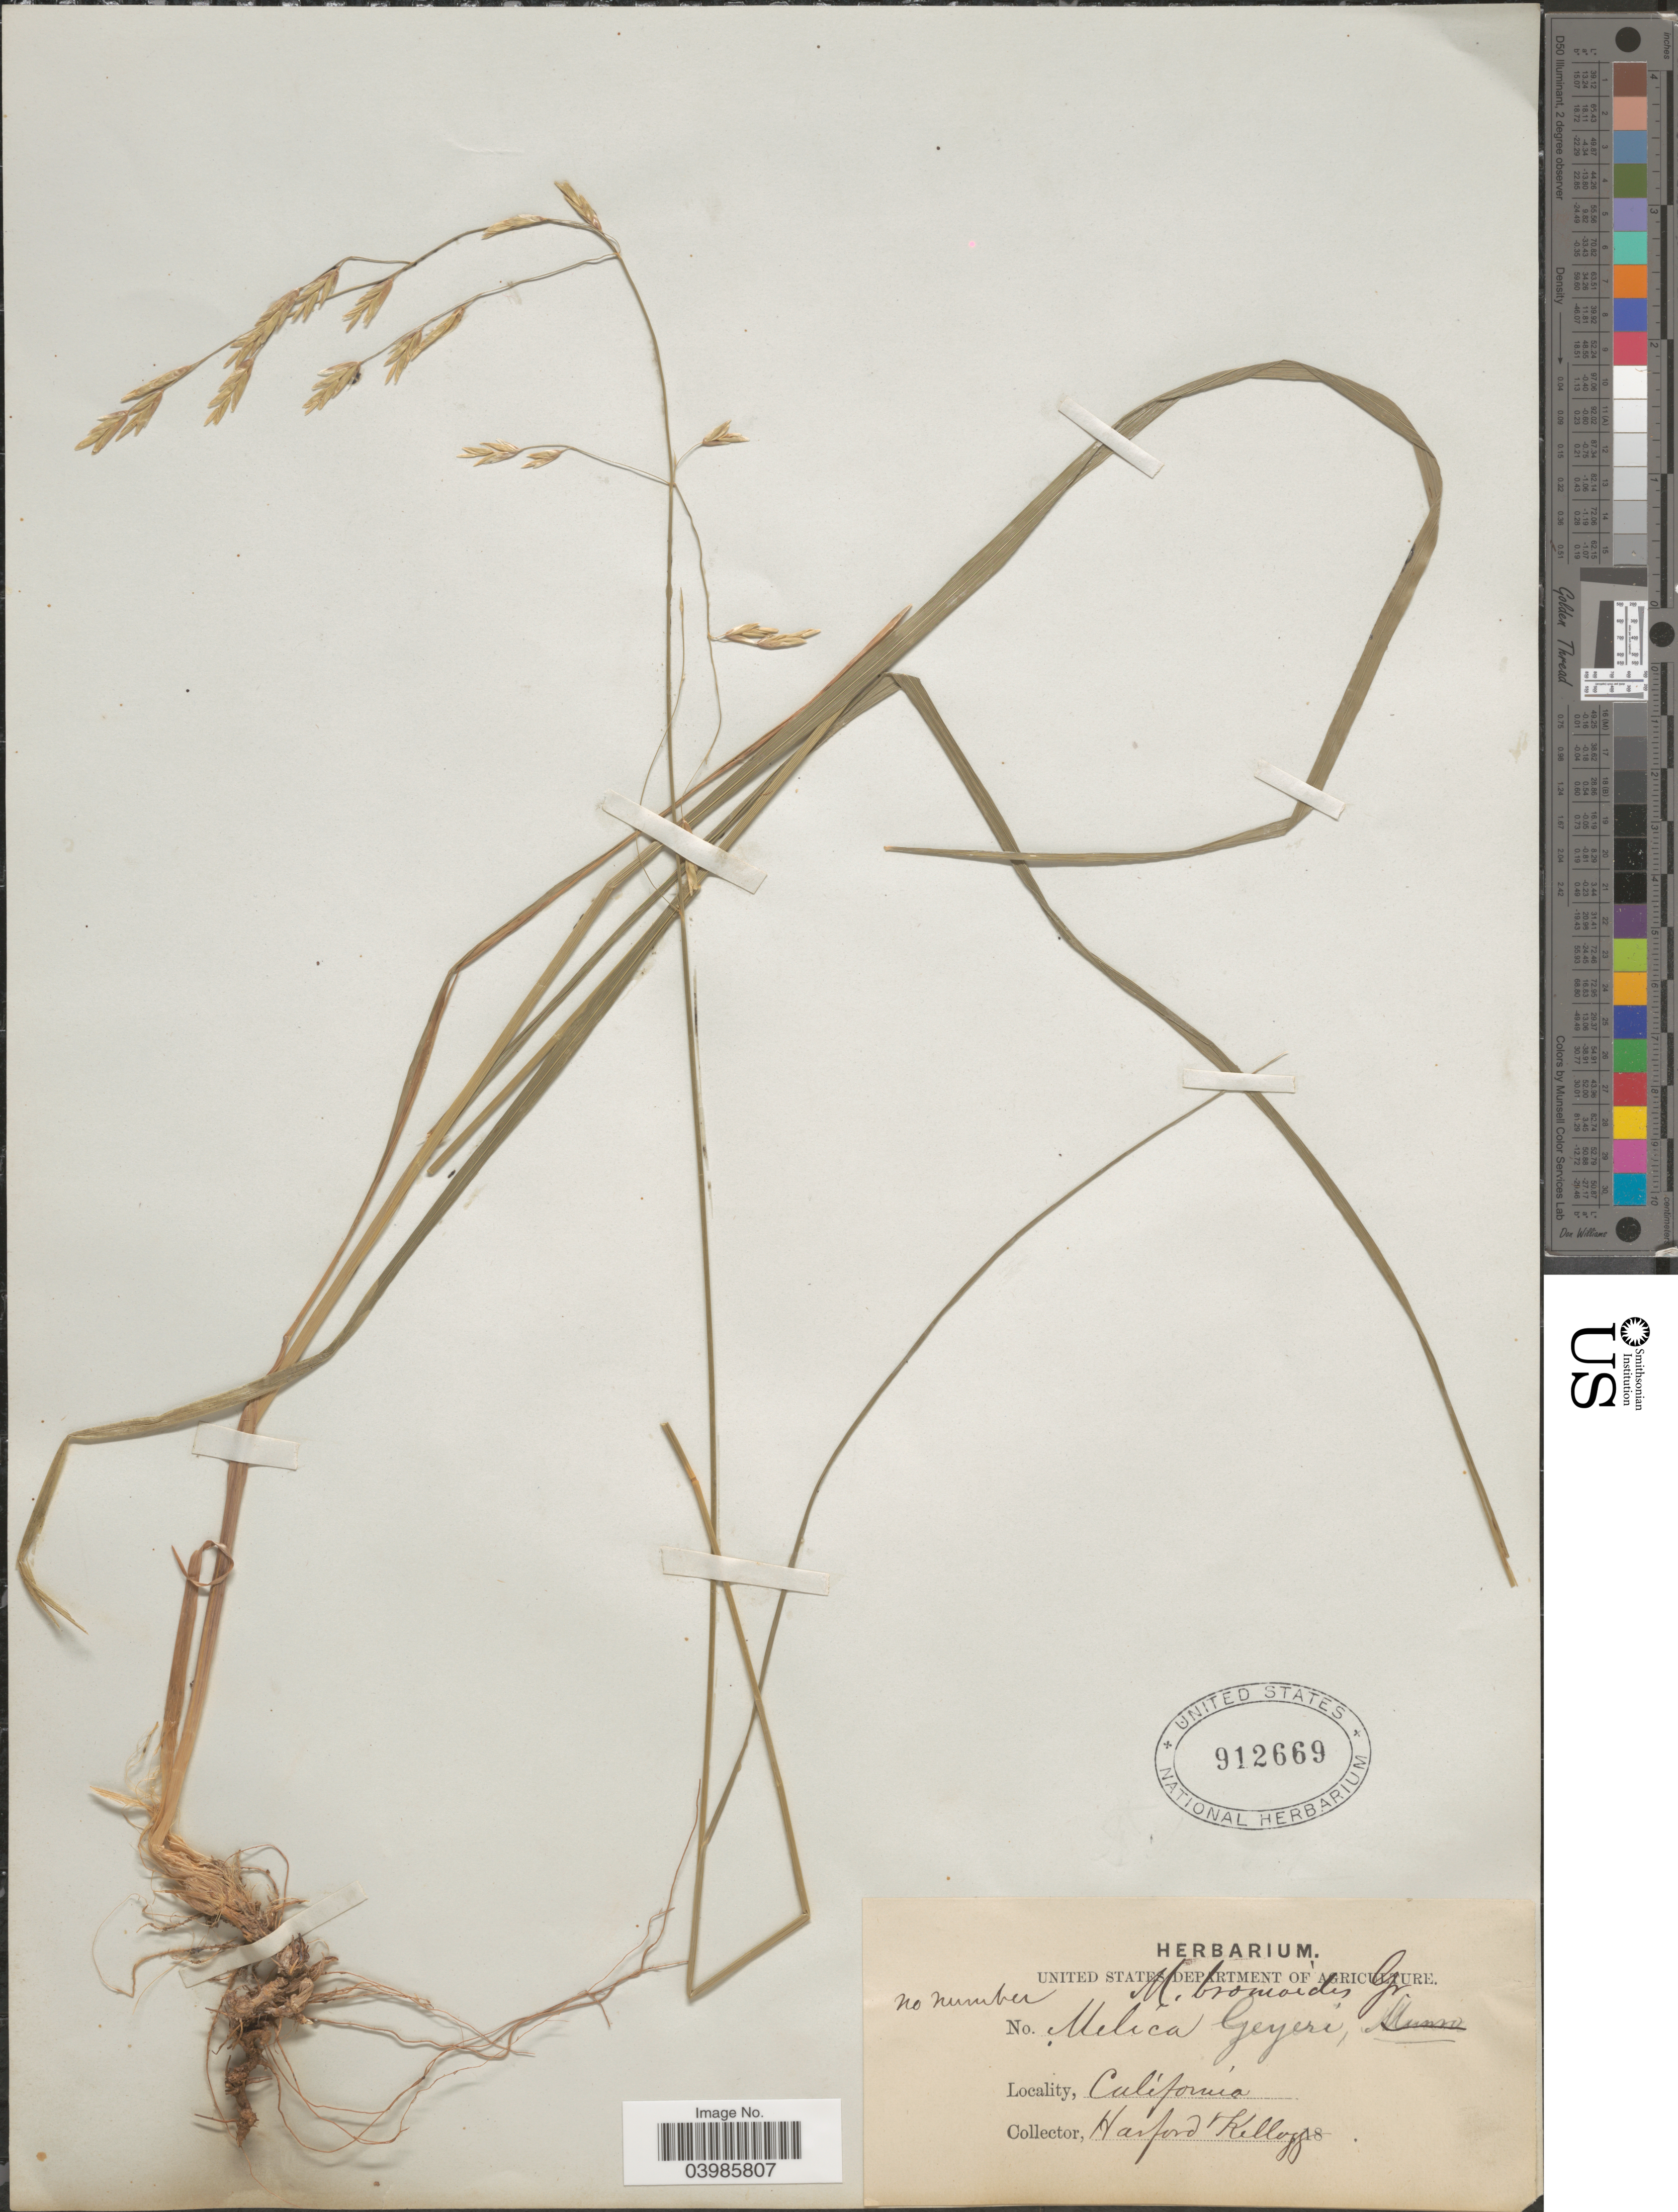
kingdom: Plantae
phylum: Tracheophyta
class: Liliopsida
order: Poales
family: Poaceae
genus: Melica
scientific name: Melica geyeri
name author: Munro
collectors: H. Kellogg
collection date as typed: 18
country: United States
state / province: California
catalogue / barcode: US 912669